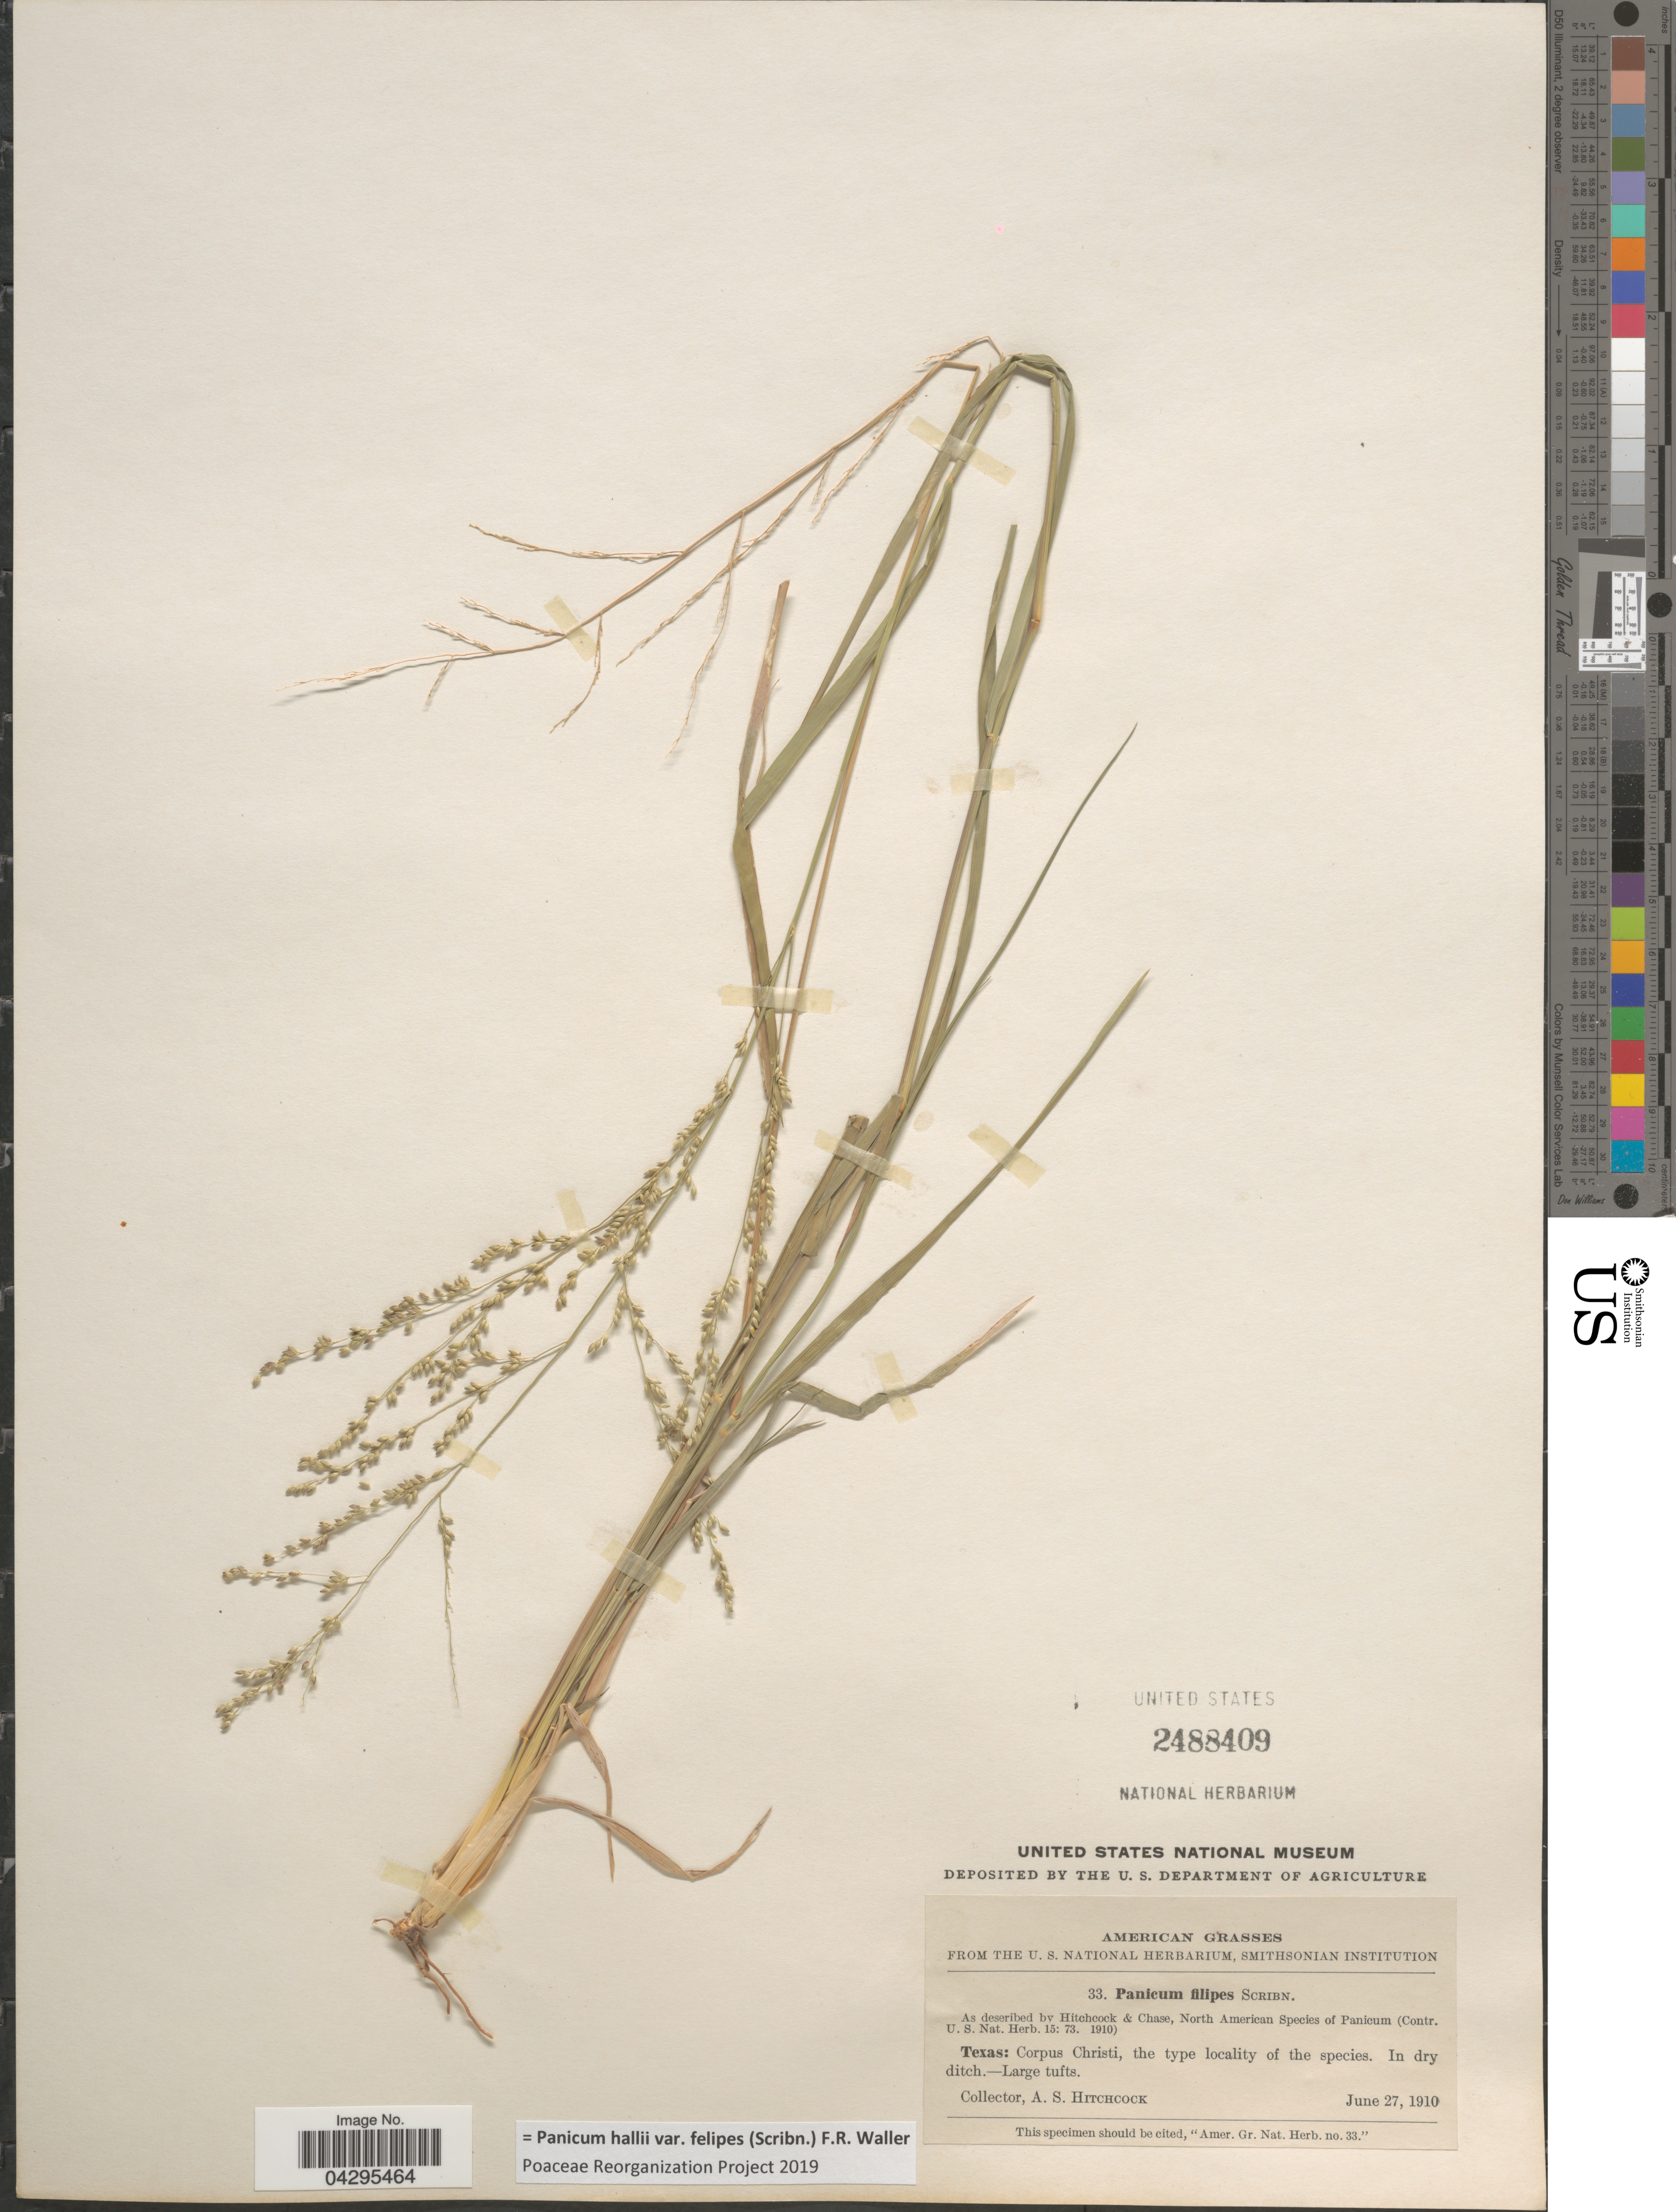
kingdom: Plantae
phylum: Tracheophyta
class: Liliopsida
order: Poales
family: Poaceae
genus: Panicum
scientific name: Panicum hallii var. felipes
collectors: A. S. Hitchcock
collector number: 33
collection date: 1910-06-27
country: United States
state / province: Texas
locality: Corpus Christi.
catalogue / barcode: US 2488409